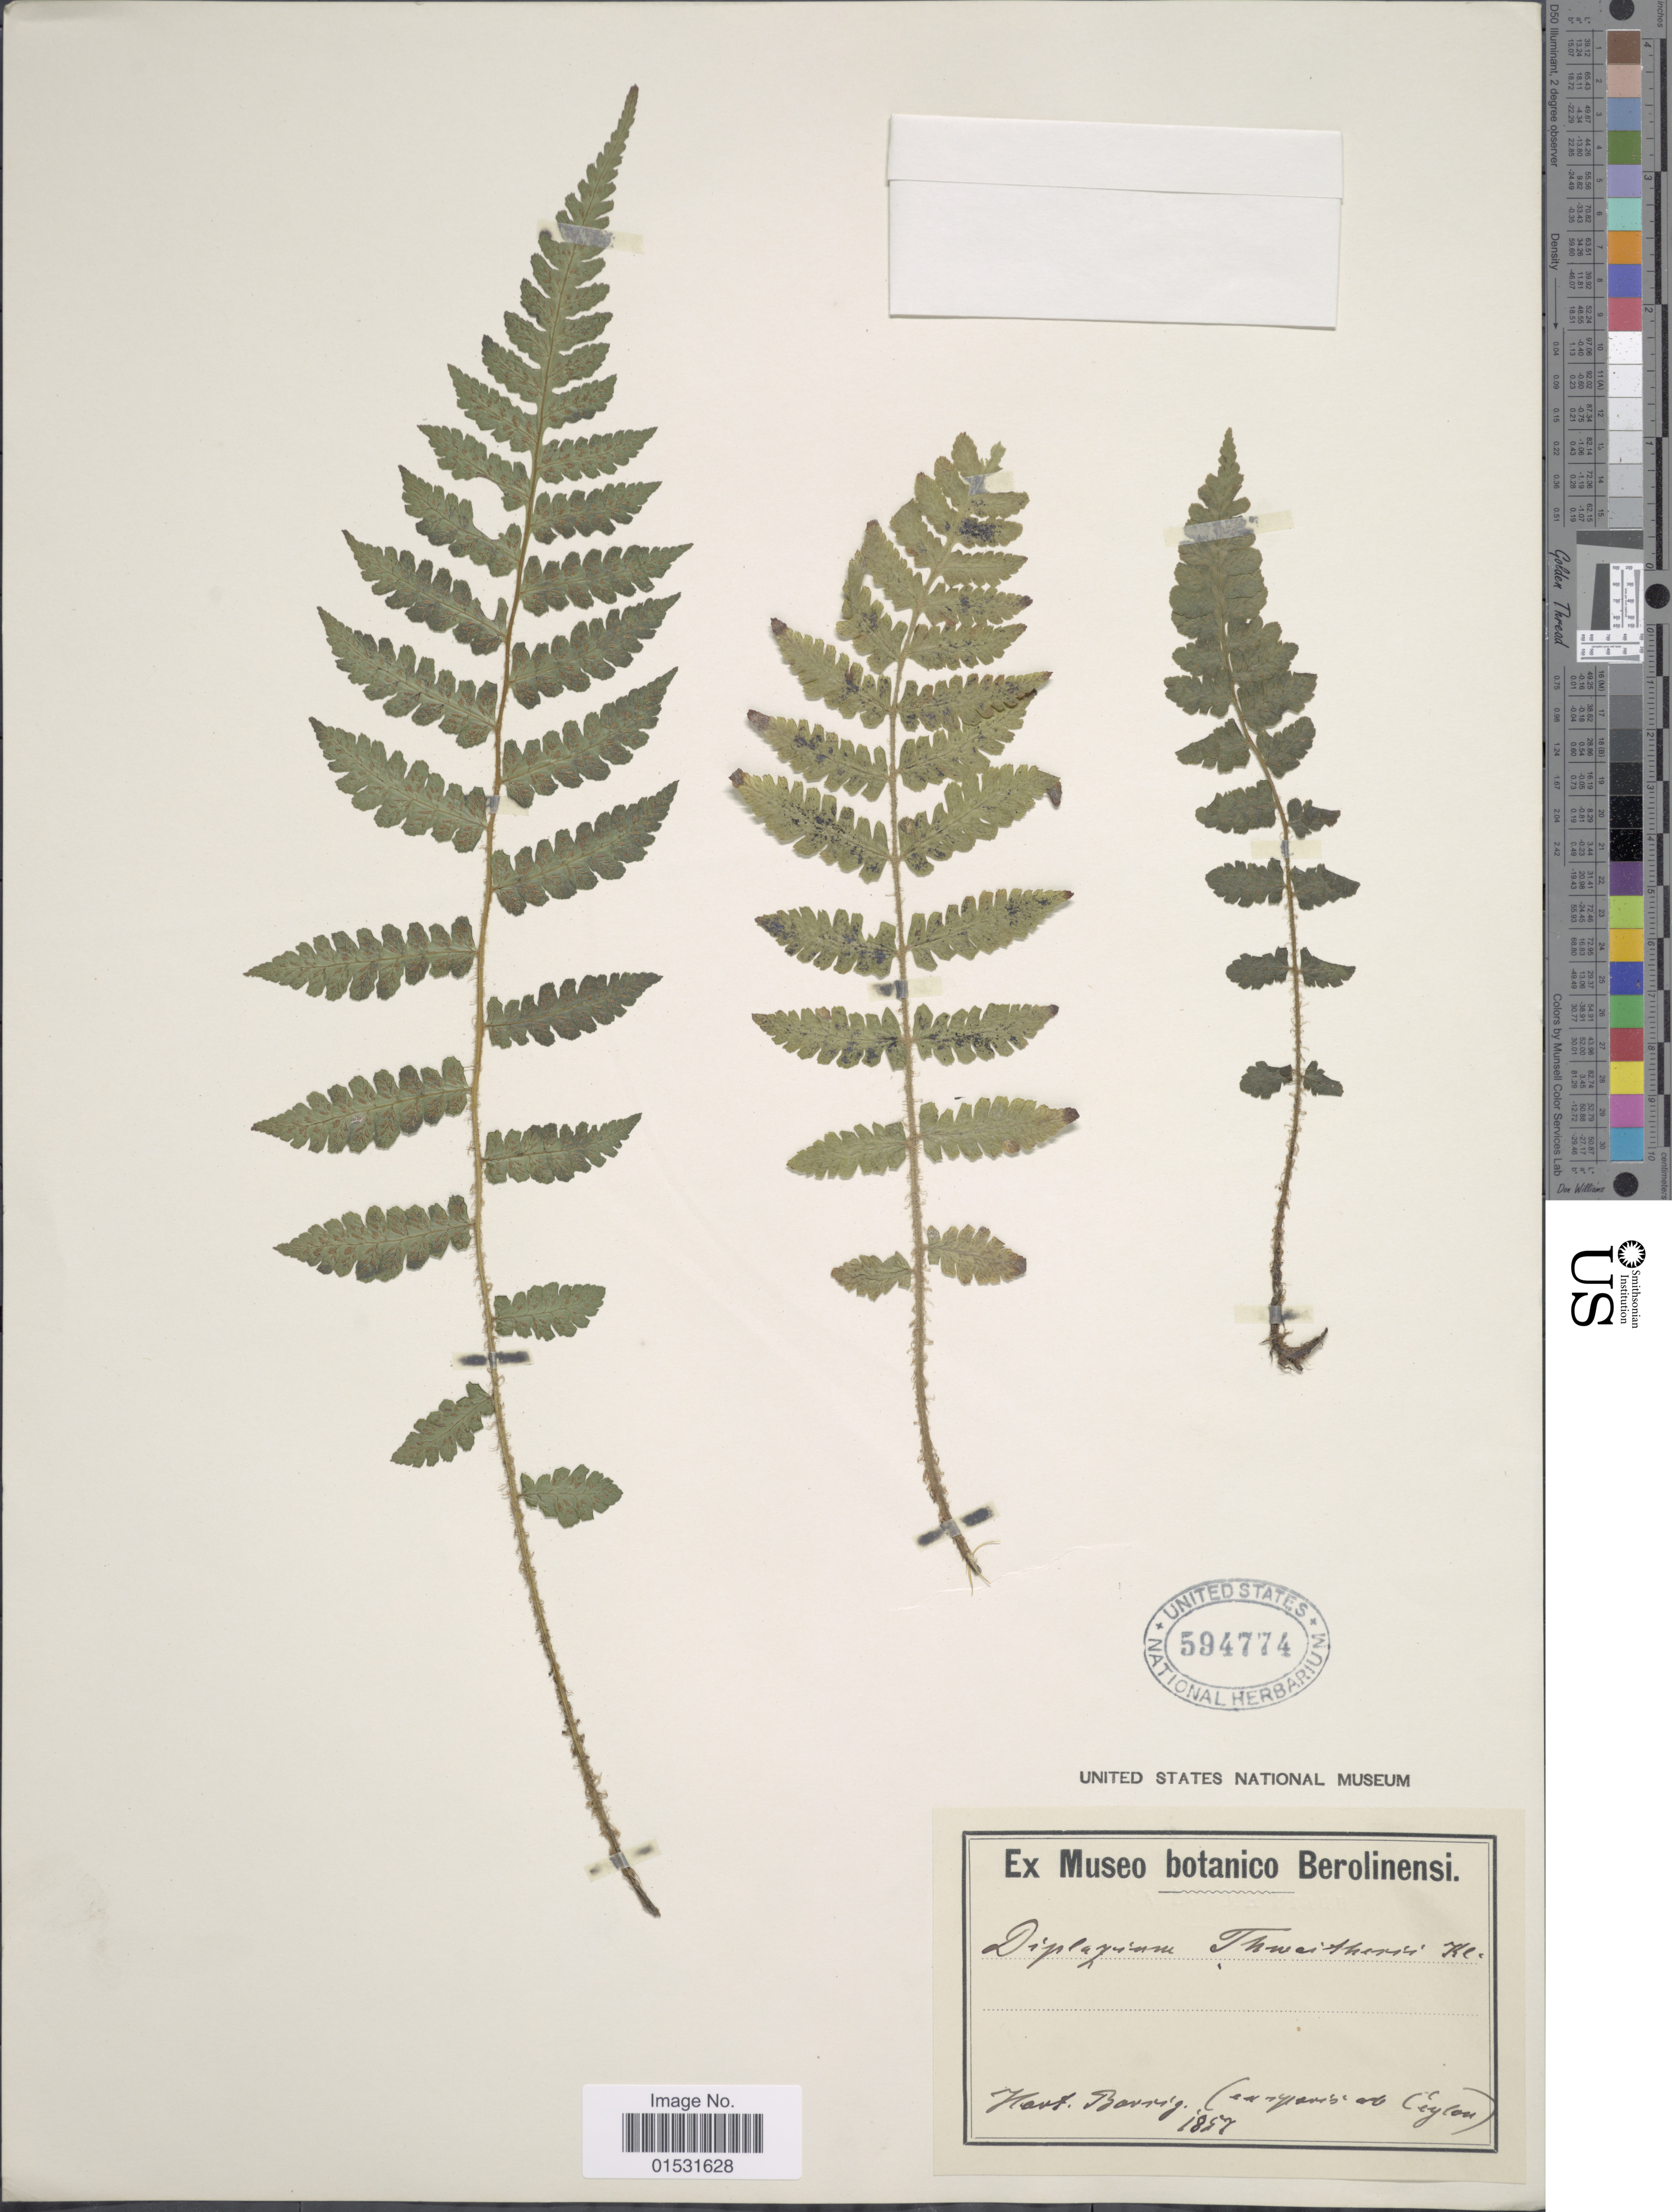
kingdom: Plantae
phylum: Tracheophyta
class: Polypodiopsida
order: Polypodiales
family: Athyriaceae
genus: Diplazium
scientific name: Diplazium thwaitesii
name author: Blume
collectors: ex Mus. Bot. Berolinensi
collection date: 1857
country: Sri Lanka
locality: Hort. Bavrig. ( [illegible text] Ceylon).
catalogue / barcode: US 594774